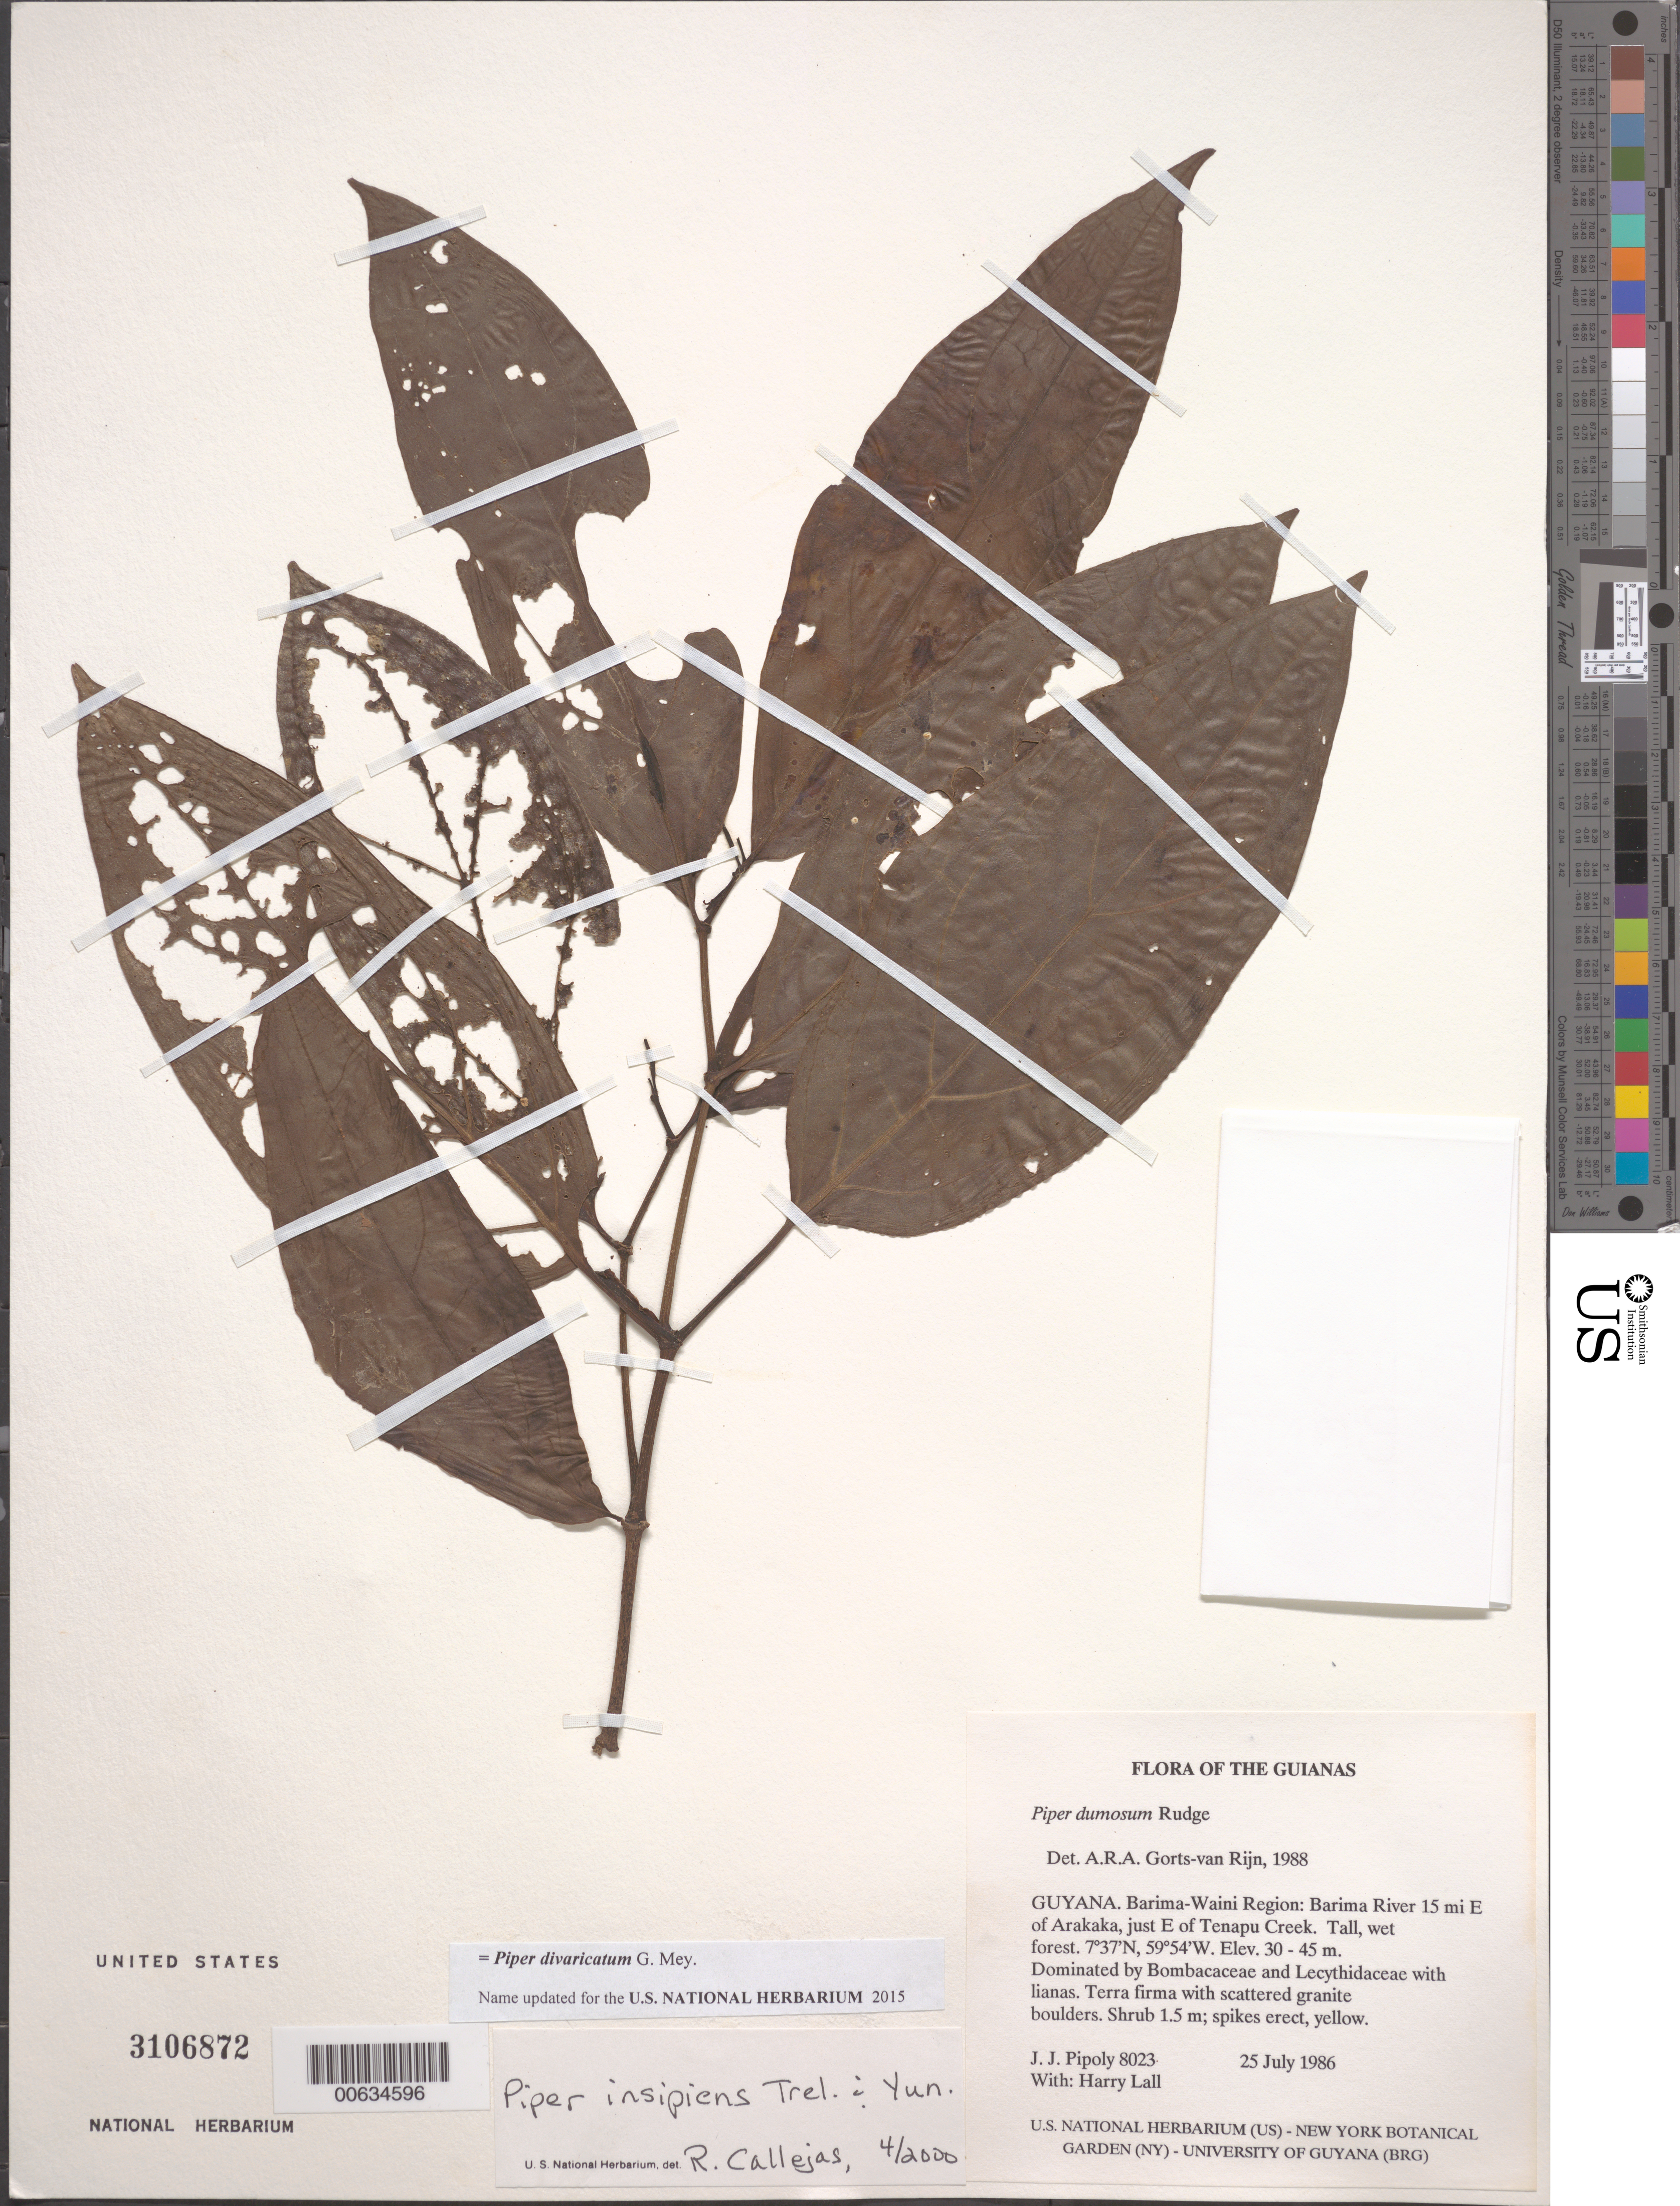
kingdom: Plantae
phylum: Tracheophyta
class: Magnoliopsida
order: Piperales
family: Piperaceae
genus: Piper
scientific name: Piper insipiens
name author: Trel. & Yunck.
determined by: Callejas, Ricardo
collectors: J. J. Pipoly & H. Lall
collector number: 8023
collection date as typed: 25 July 1986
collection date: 1986-07-25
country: Guyana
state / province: Barima-Waini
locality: Barima River 15 mi E of Arakaka, just E of Tenapu Creek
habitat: Tall, wet forest dominated by Bombacaceae and Lecythidaceae with lianas. Terra firma with scattered granite boulders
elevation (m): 30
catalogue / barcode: US 3106872